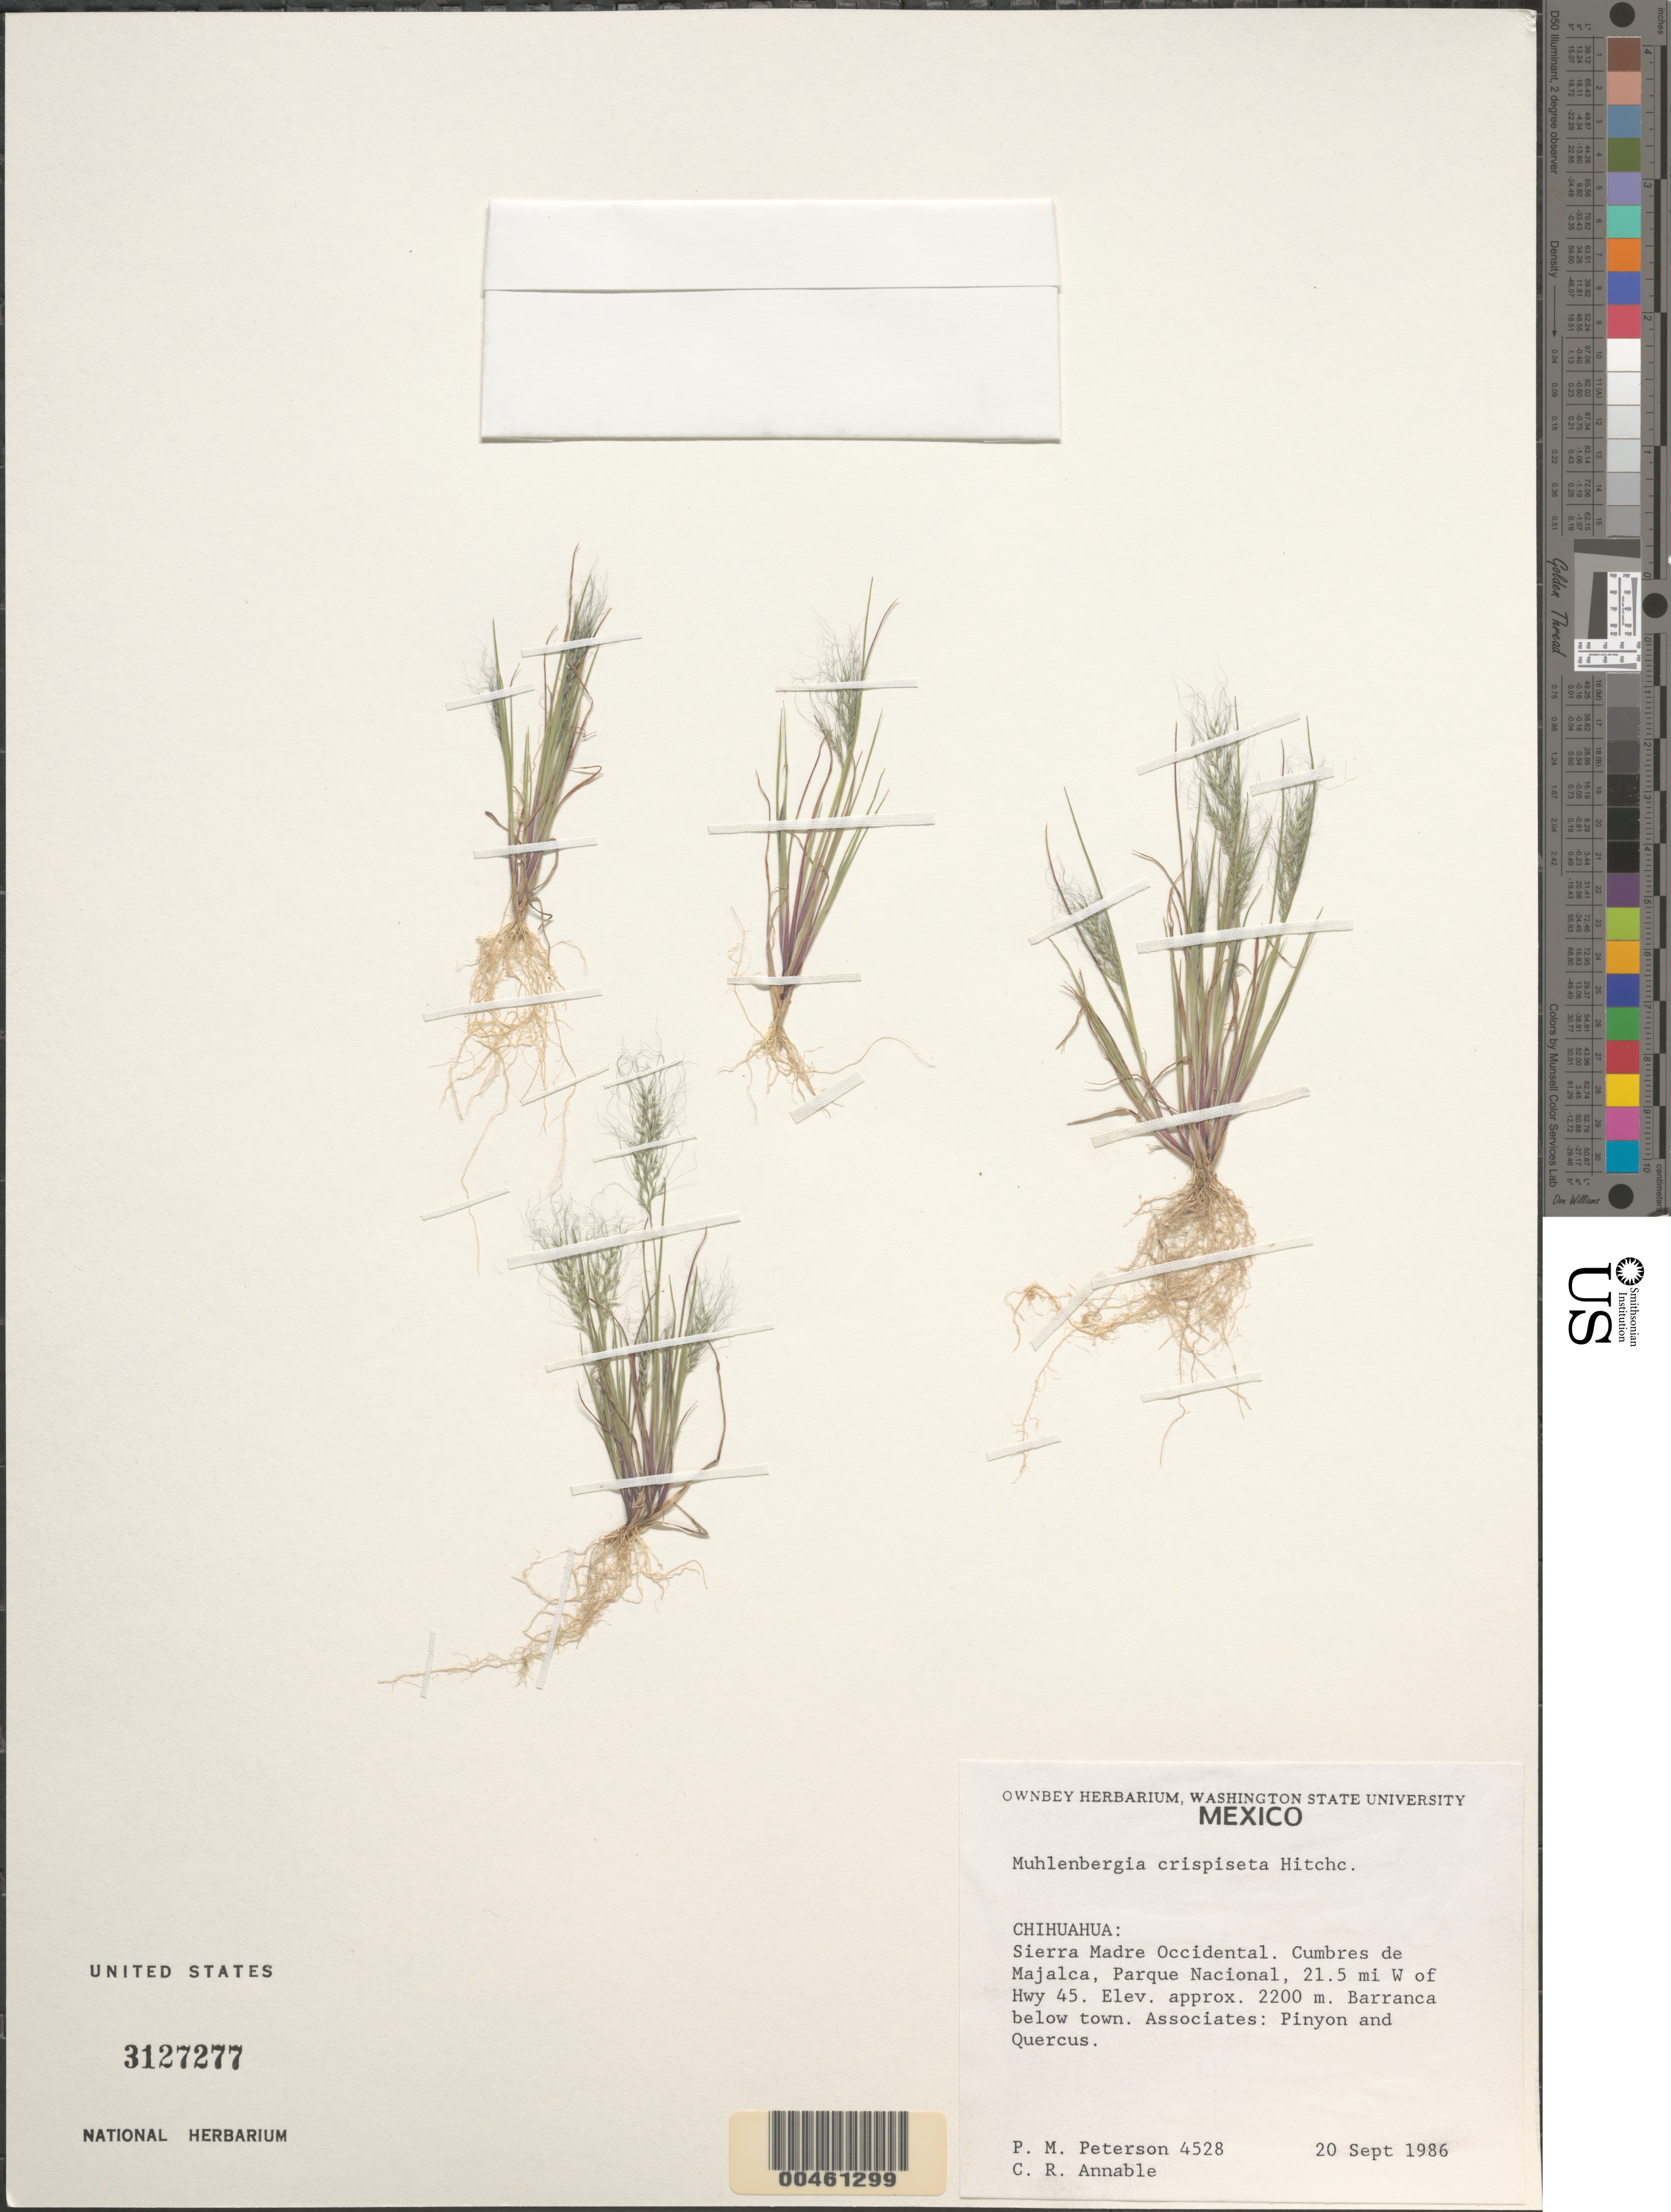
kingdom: Plantae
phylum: Tracheophyta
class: Liliopsida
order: Poales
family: Poaceae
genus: Muhlenbergia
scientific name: Muhlenbergia crispiseta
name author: Hitchc.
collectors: P. M. Peterson & C. R. Annable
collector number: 04528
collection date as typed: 20 Sep 1986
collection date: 1986-09-20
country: Mexico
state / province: Chihuahua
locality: Sierra Madre Occidental, Parque Nacional, Cumbres de Majalca, 21.5 miles W of hwy 45.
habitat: Barranca below town, associated with Pinyon pines and Quercus.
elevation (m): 2200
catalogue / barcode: US 3127277